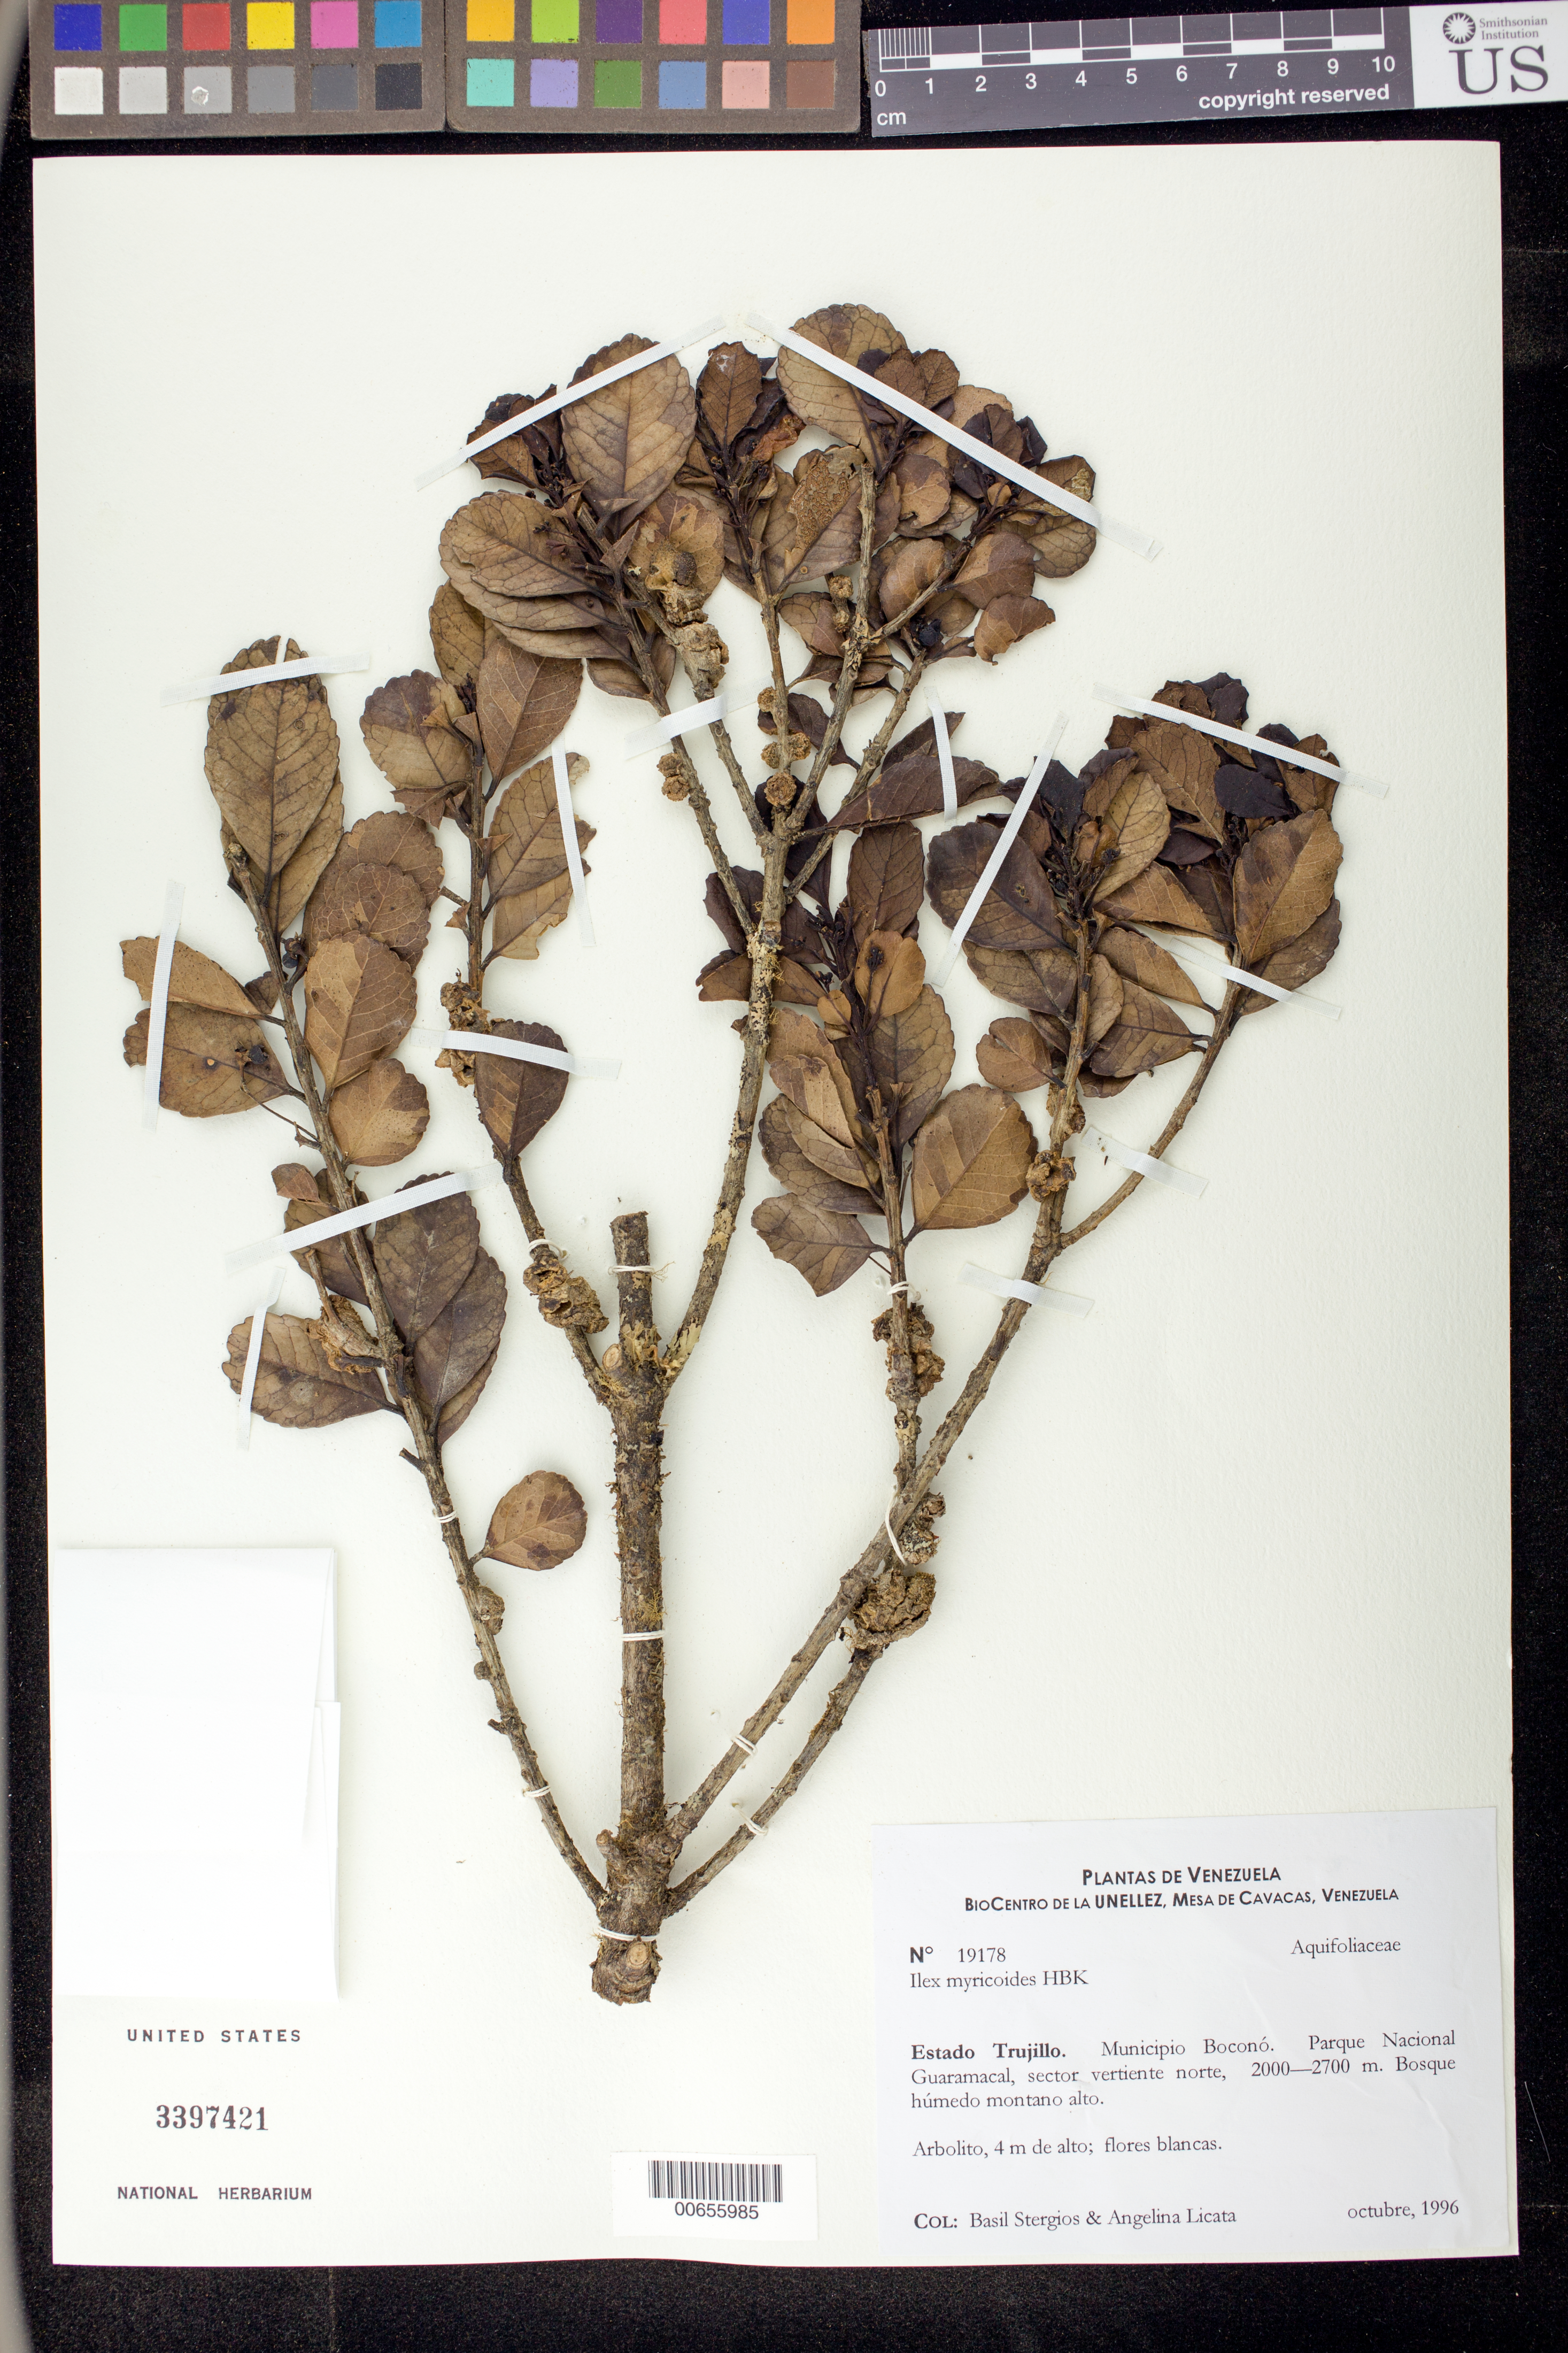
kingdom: Plantae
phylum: Tracheophyta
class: Magnoliopsida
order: Aquifoliales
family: Aquifoliaceae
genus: Ilex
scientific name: Ilex myricoides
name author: Kunth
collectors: B. G. Stergios & A. Licata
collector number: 19178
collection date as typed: Oct 1996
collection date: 1996-10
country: Venezuela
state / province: Trujillo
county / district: Boconó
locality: Parque Nacional Guaramacal, vertiente N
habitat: Bosque húmedo montano alto.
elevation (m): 2000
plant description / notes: CTES, PORT, US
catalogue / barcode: US 3397421